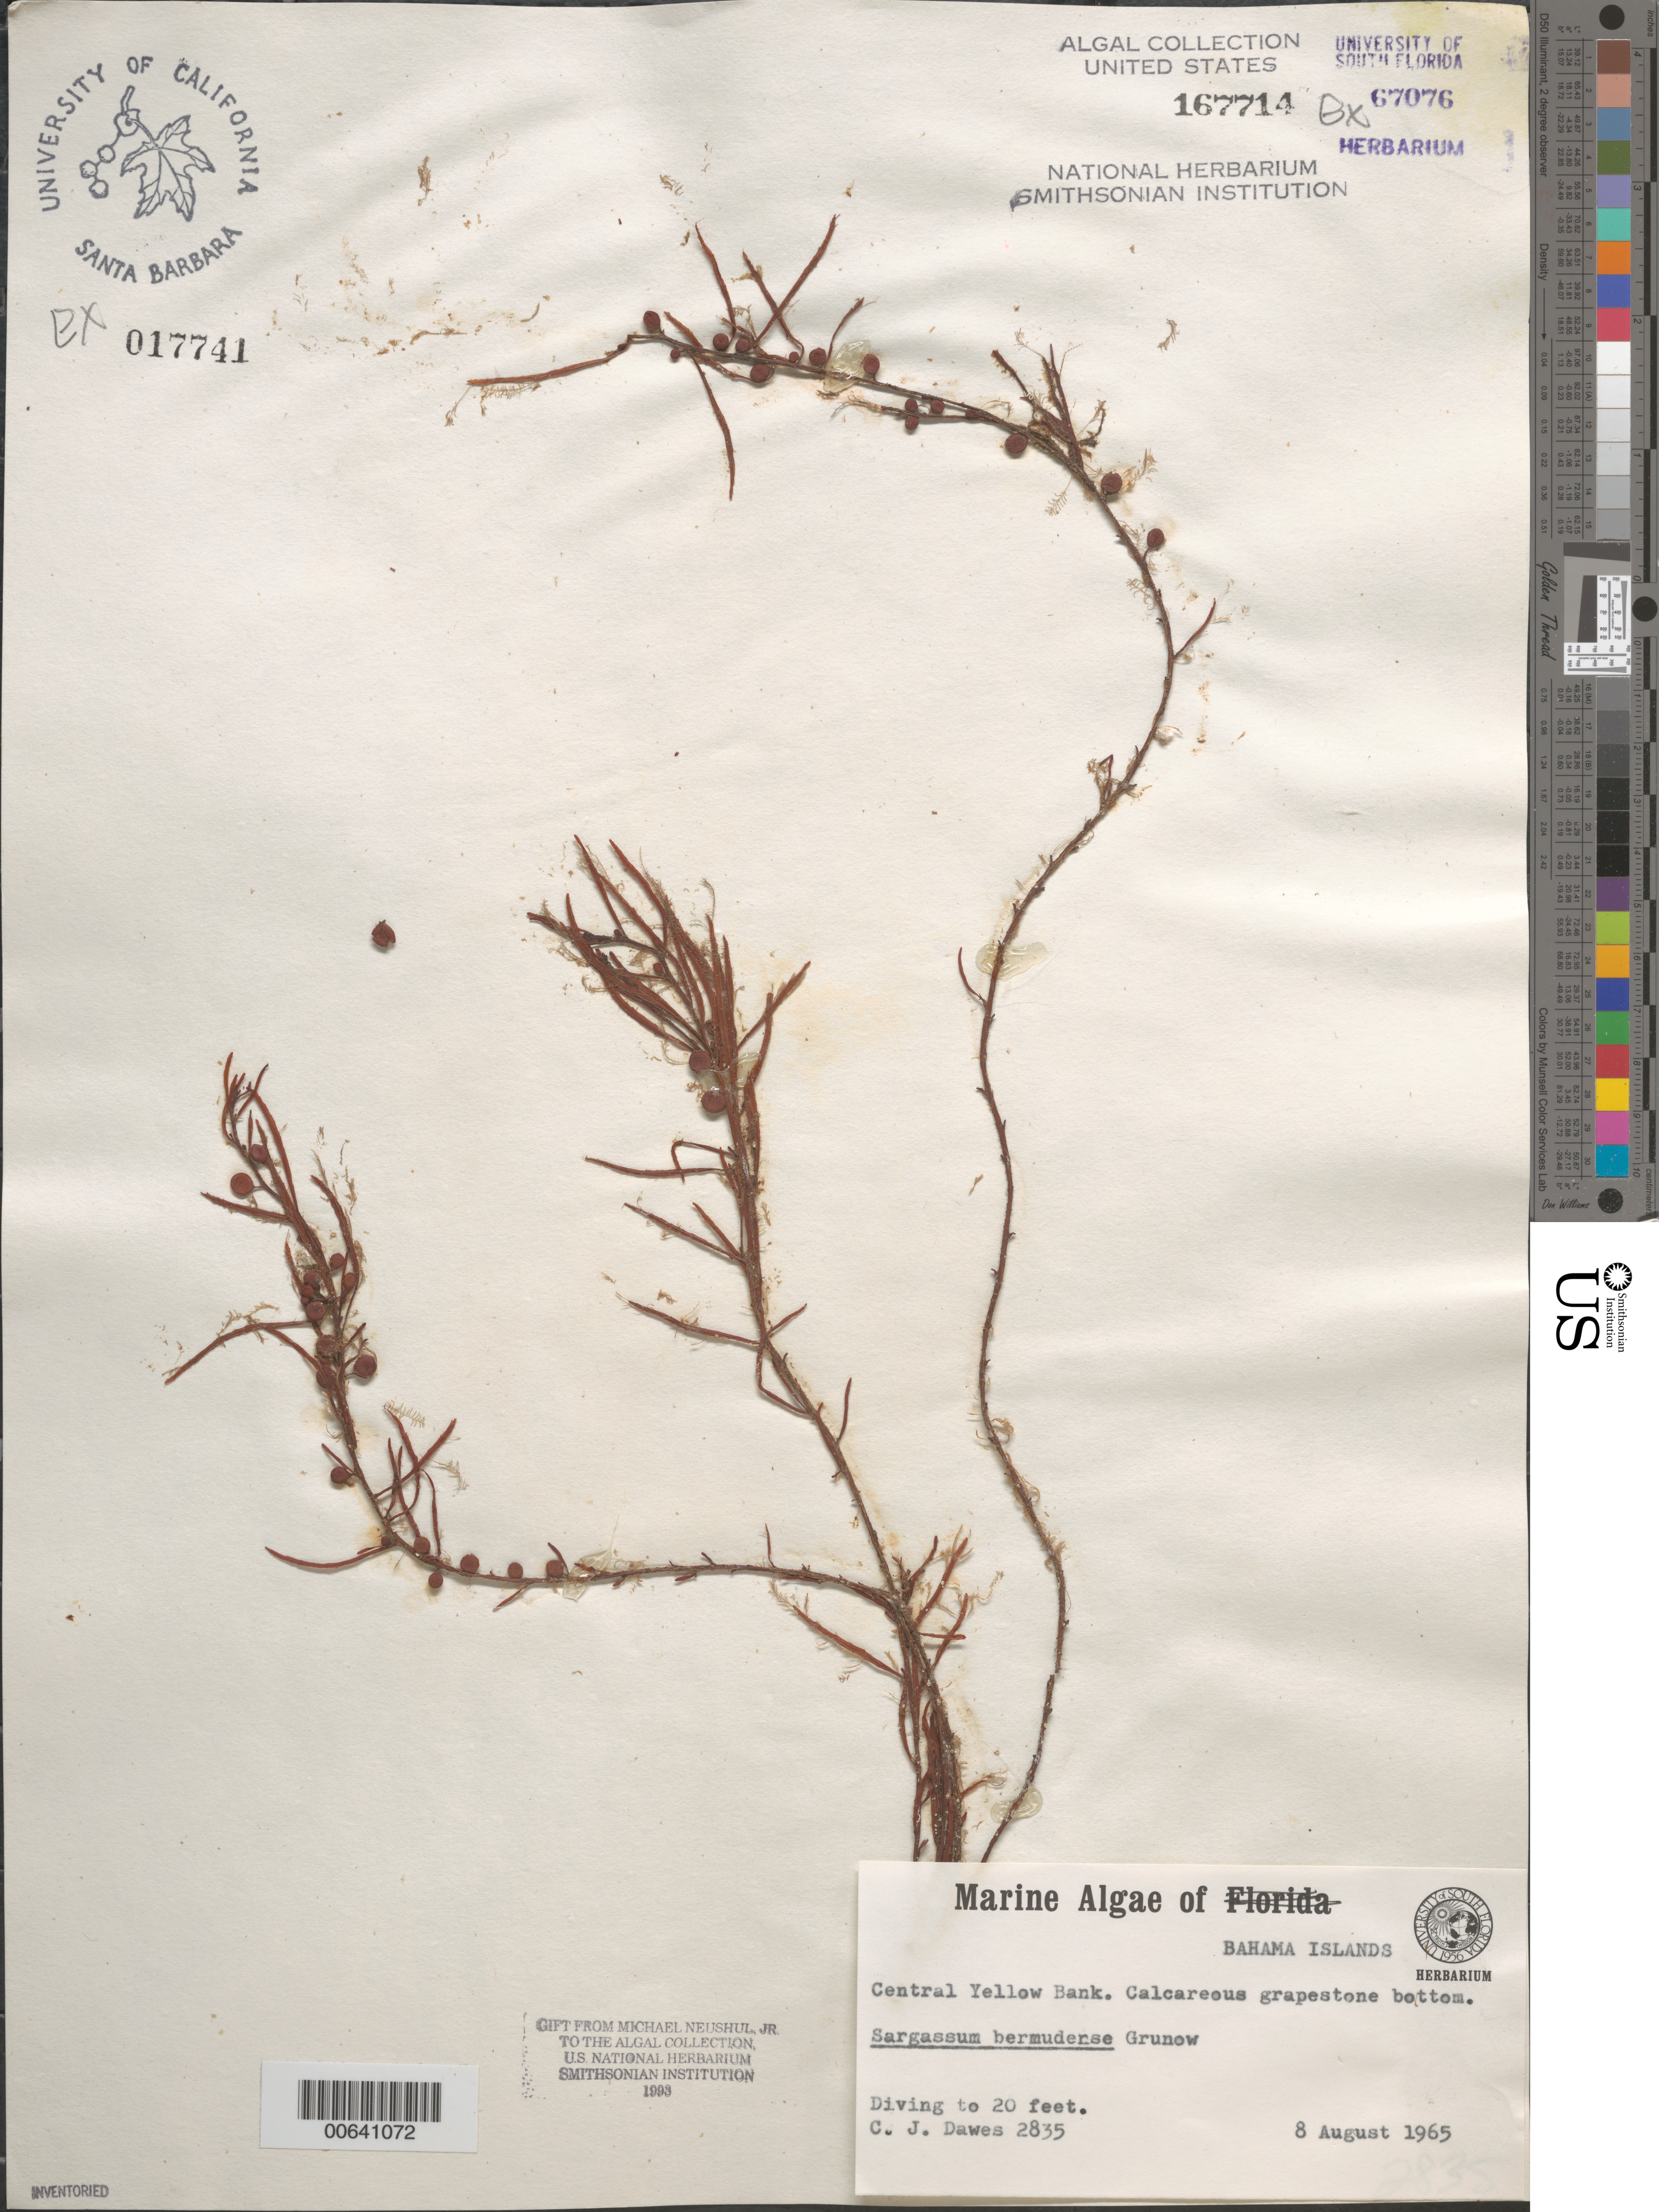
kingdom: Chromista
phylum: Ochrophyta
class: Phaeophyceae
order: Fucales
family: Sargassaceae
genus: Sargassum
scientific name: Sargassum bermudense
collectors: C. Dawes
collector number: CJD 2835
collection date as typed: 08 Aug 1965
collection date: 1965-08-08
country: Bahamas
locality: Central Yellow Bank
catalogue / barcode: US 167714